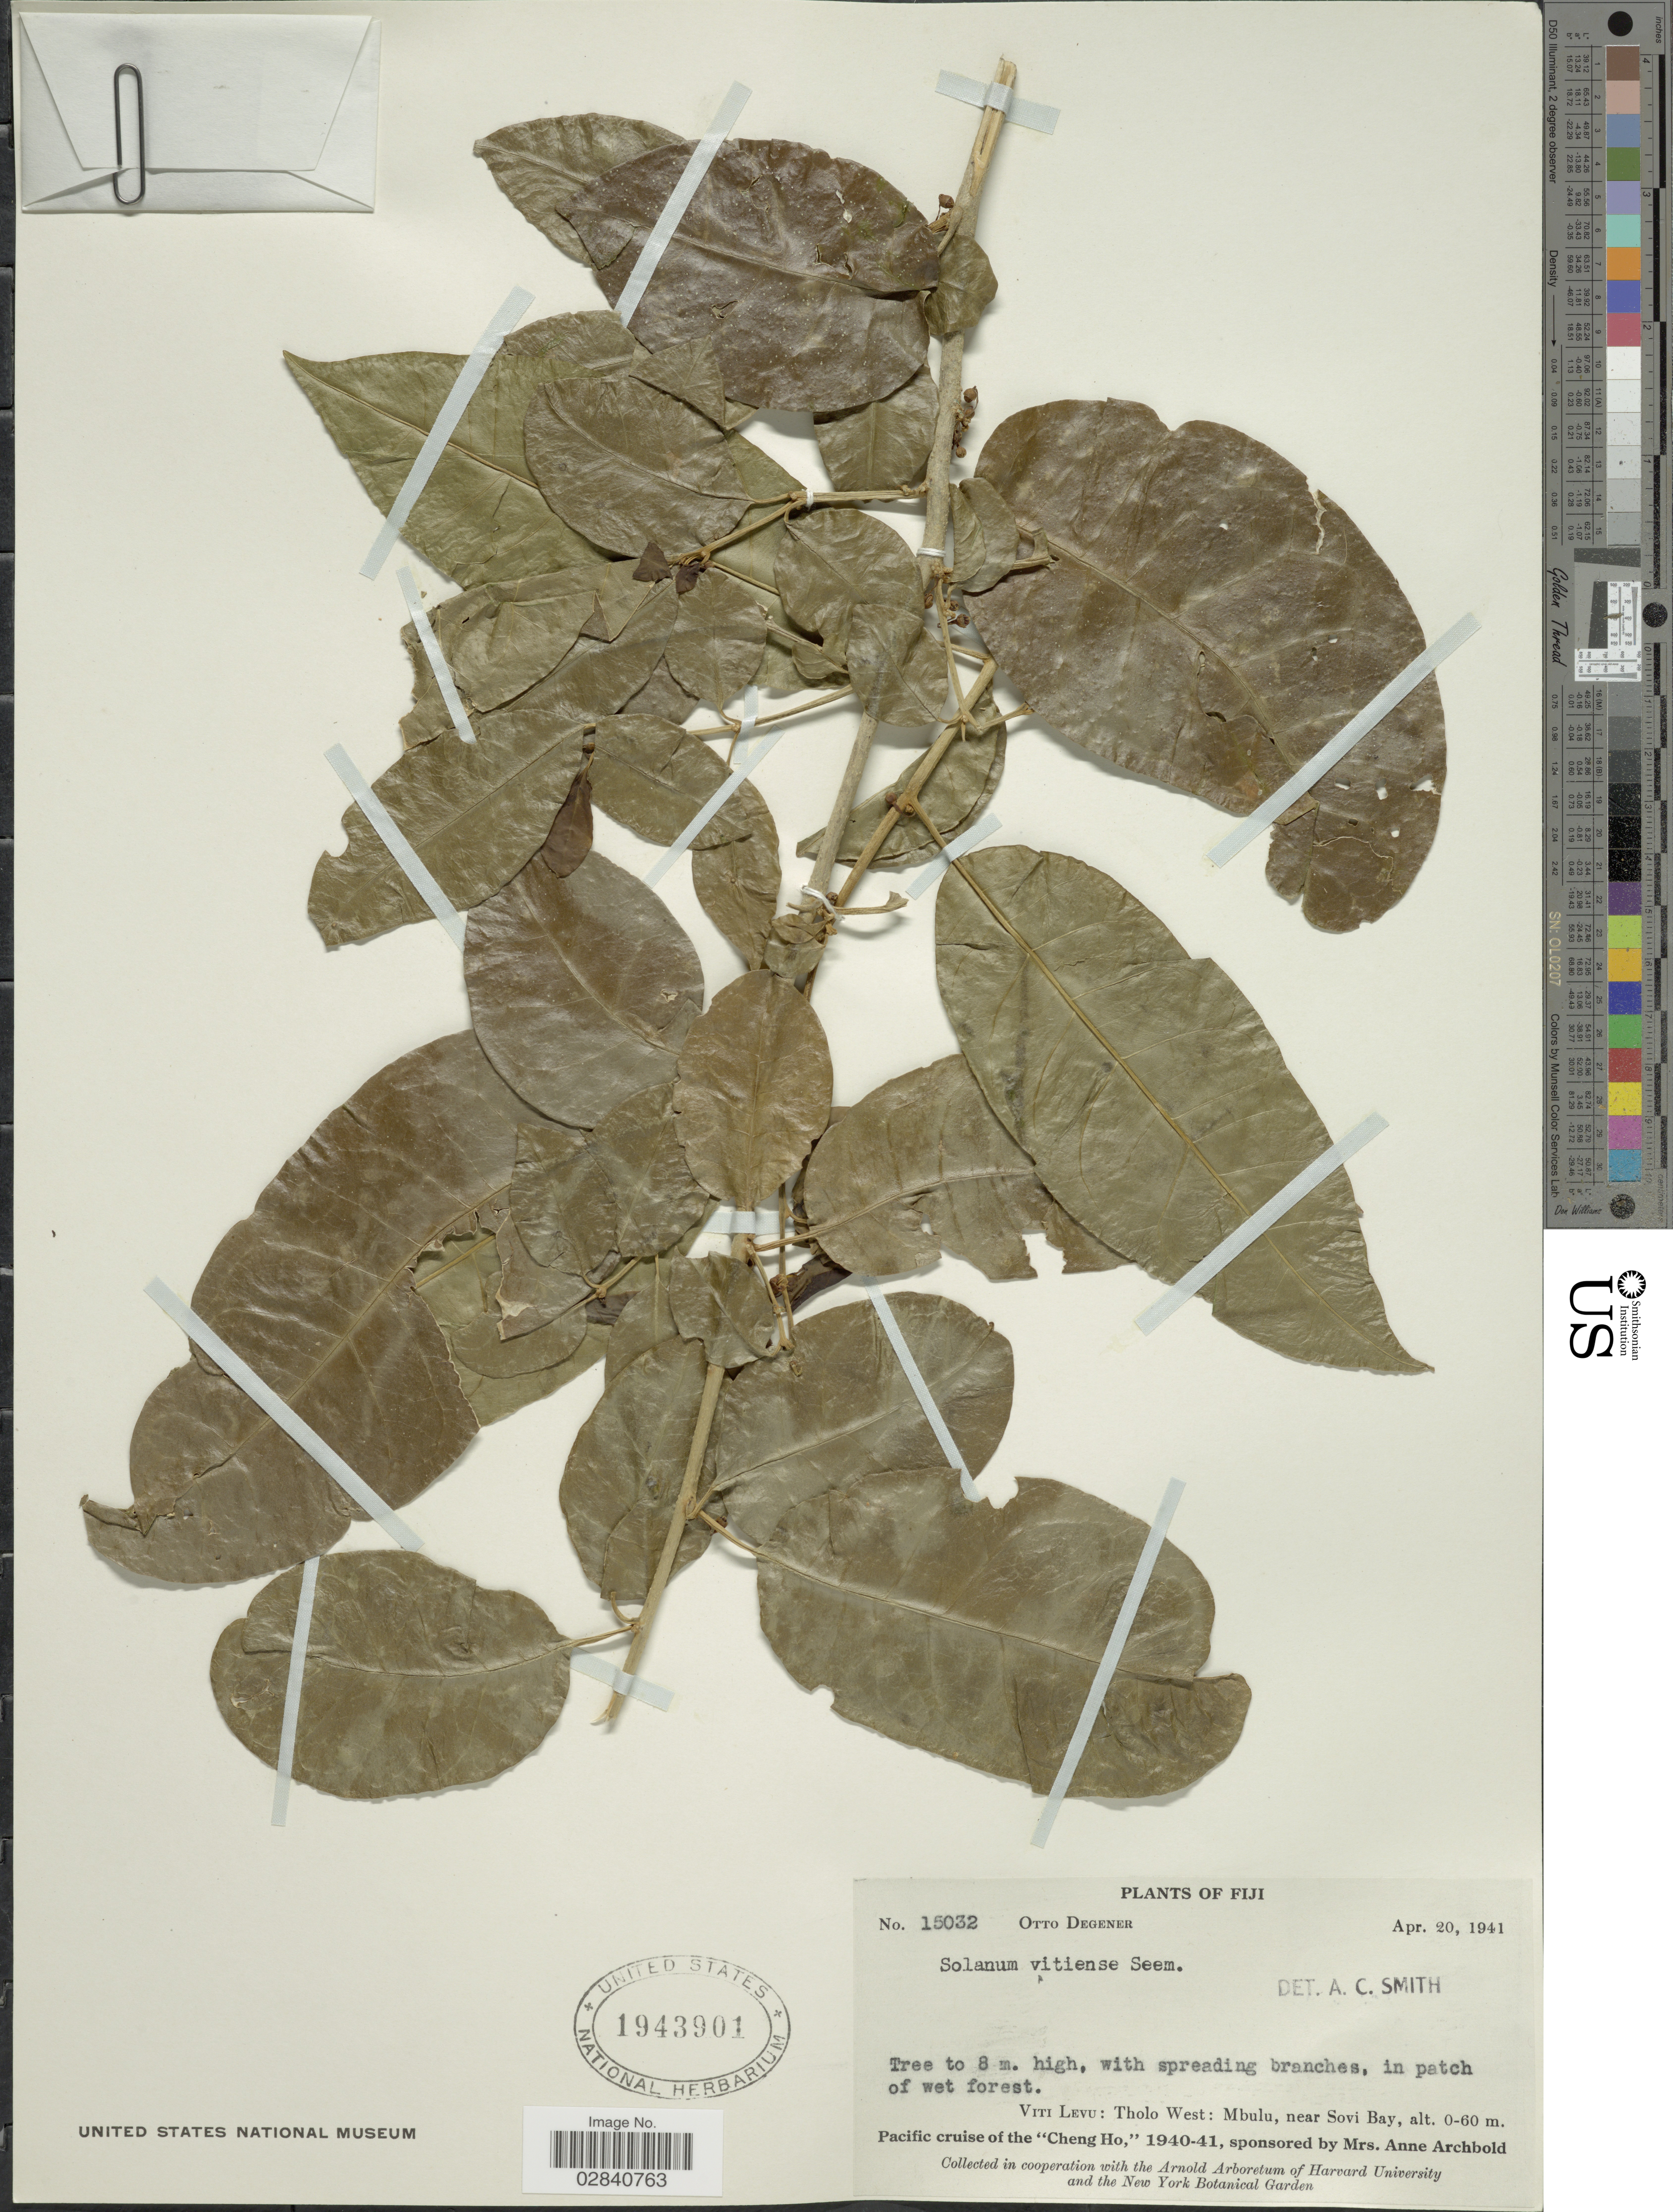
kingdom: Plantae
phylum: Tracheophyta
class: Magnoliopsida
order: Solanales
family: Solanaceae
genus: Lycianthes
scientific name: Lycianthes vitiensis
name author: (Seem.) A.R. Bean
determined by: Knapp, S. D.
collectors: O. Degener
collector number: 15032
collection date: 1941-04-20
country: Fiji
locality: Viti Levu: Tholo West: Mbulu, near Sovi Bay.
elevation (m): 0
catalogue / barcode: US 1943901